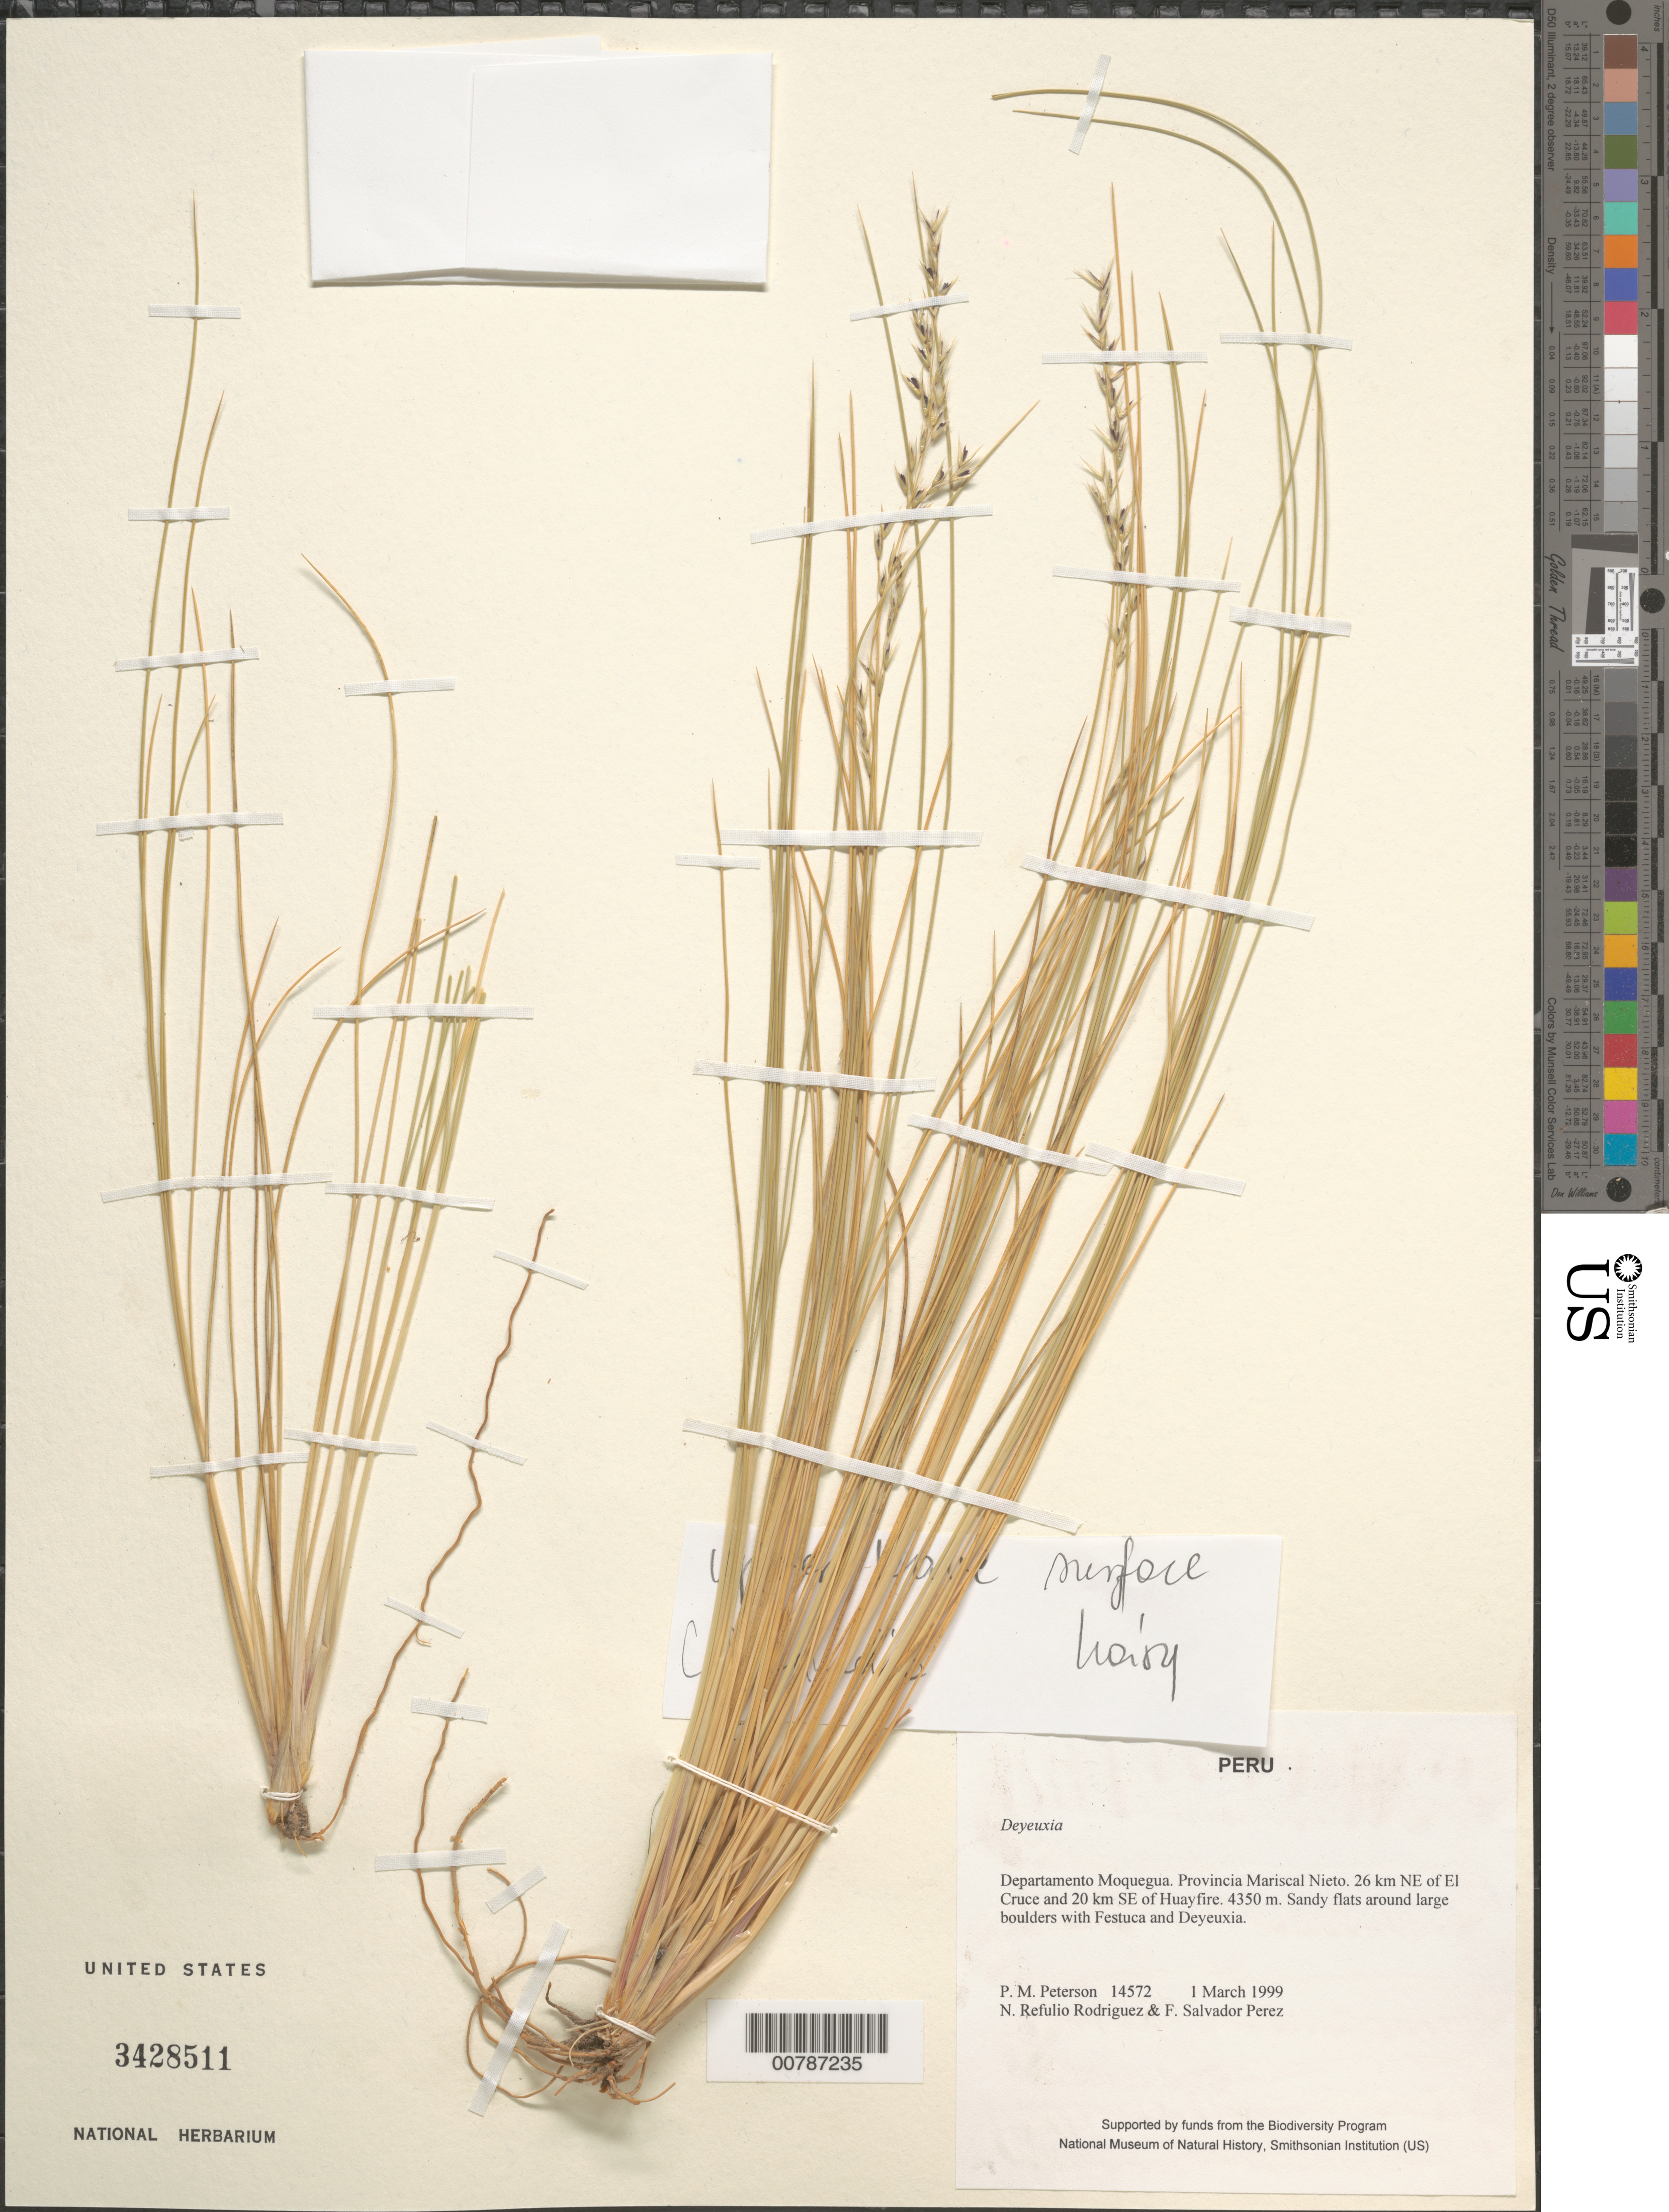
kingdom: Plantae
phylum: Tracheophyta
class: Liliopsida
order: Poales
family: Poaceae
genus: Calamagrostis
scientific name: Calamagrostis sp.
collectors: P. M. Peterson, N. Refulio-Rodríguez & F. Salvador Perez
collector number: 14572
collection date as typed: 01 Mar 1999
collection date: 1999-03-01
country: Peru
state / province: Moquegua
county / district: Mariscal Nieto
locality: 26 km NE of El Cruce and 20 km SE of Huayfire.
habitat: Sandy flats around large boulders with Festuca and Deyeuxia.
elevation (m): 4350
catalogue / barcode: US 3428511